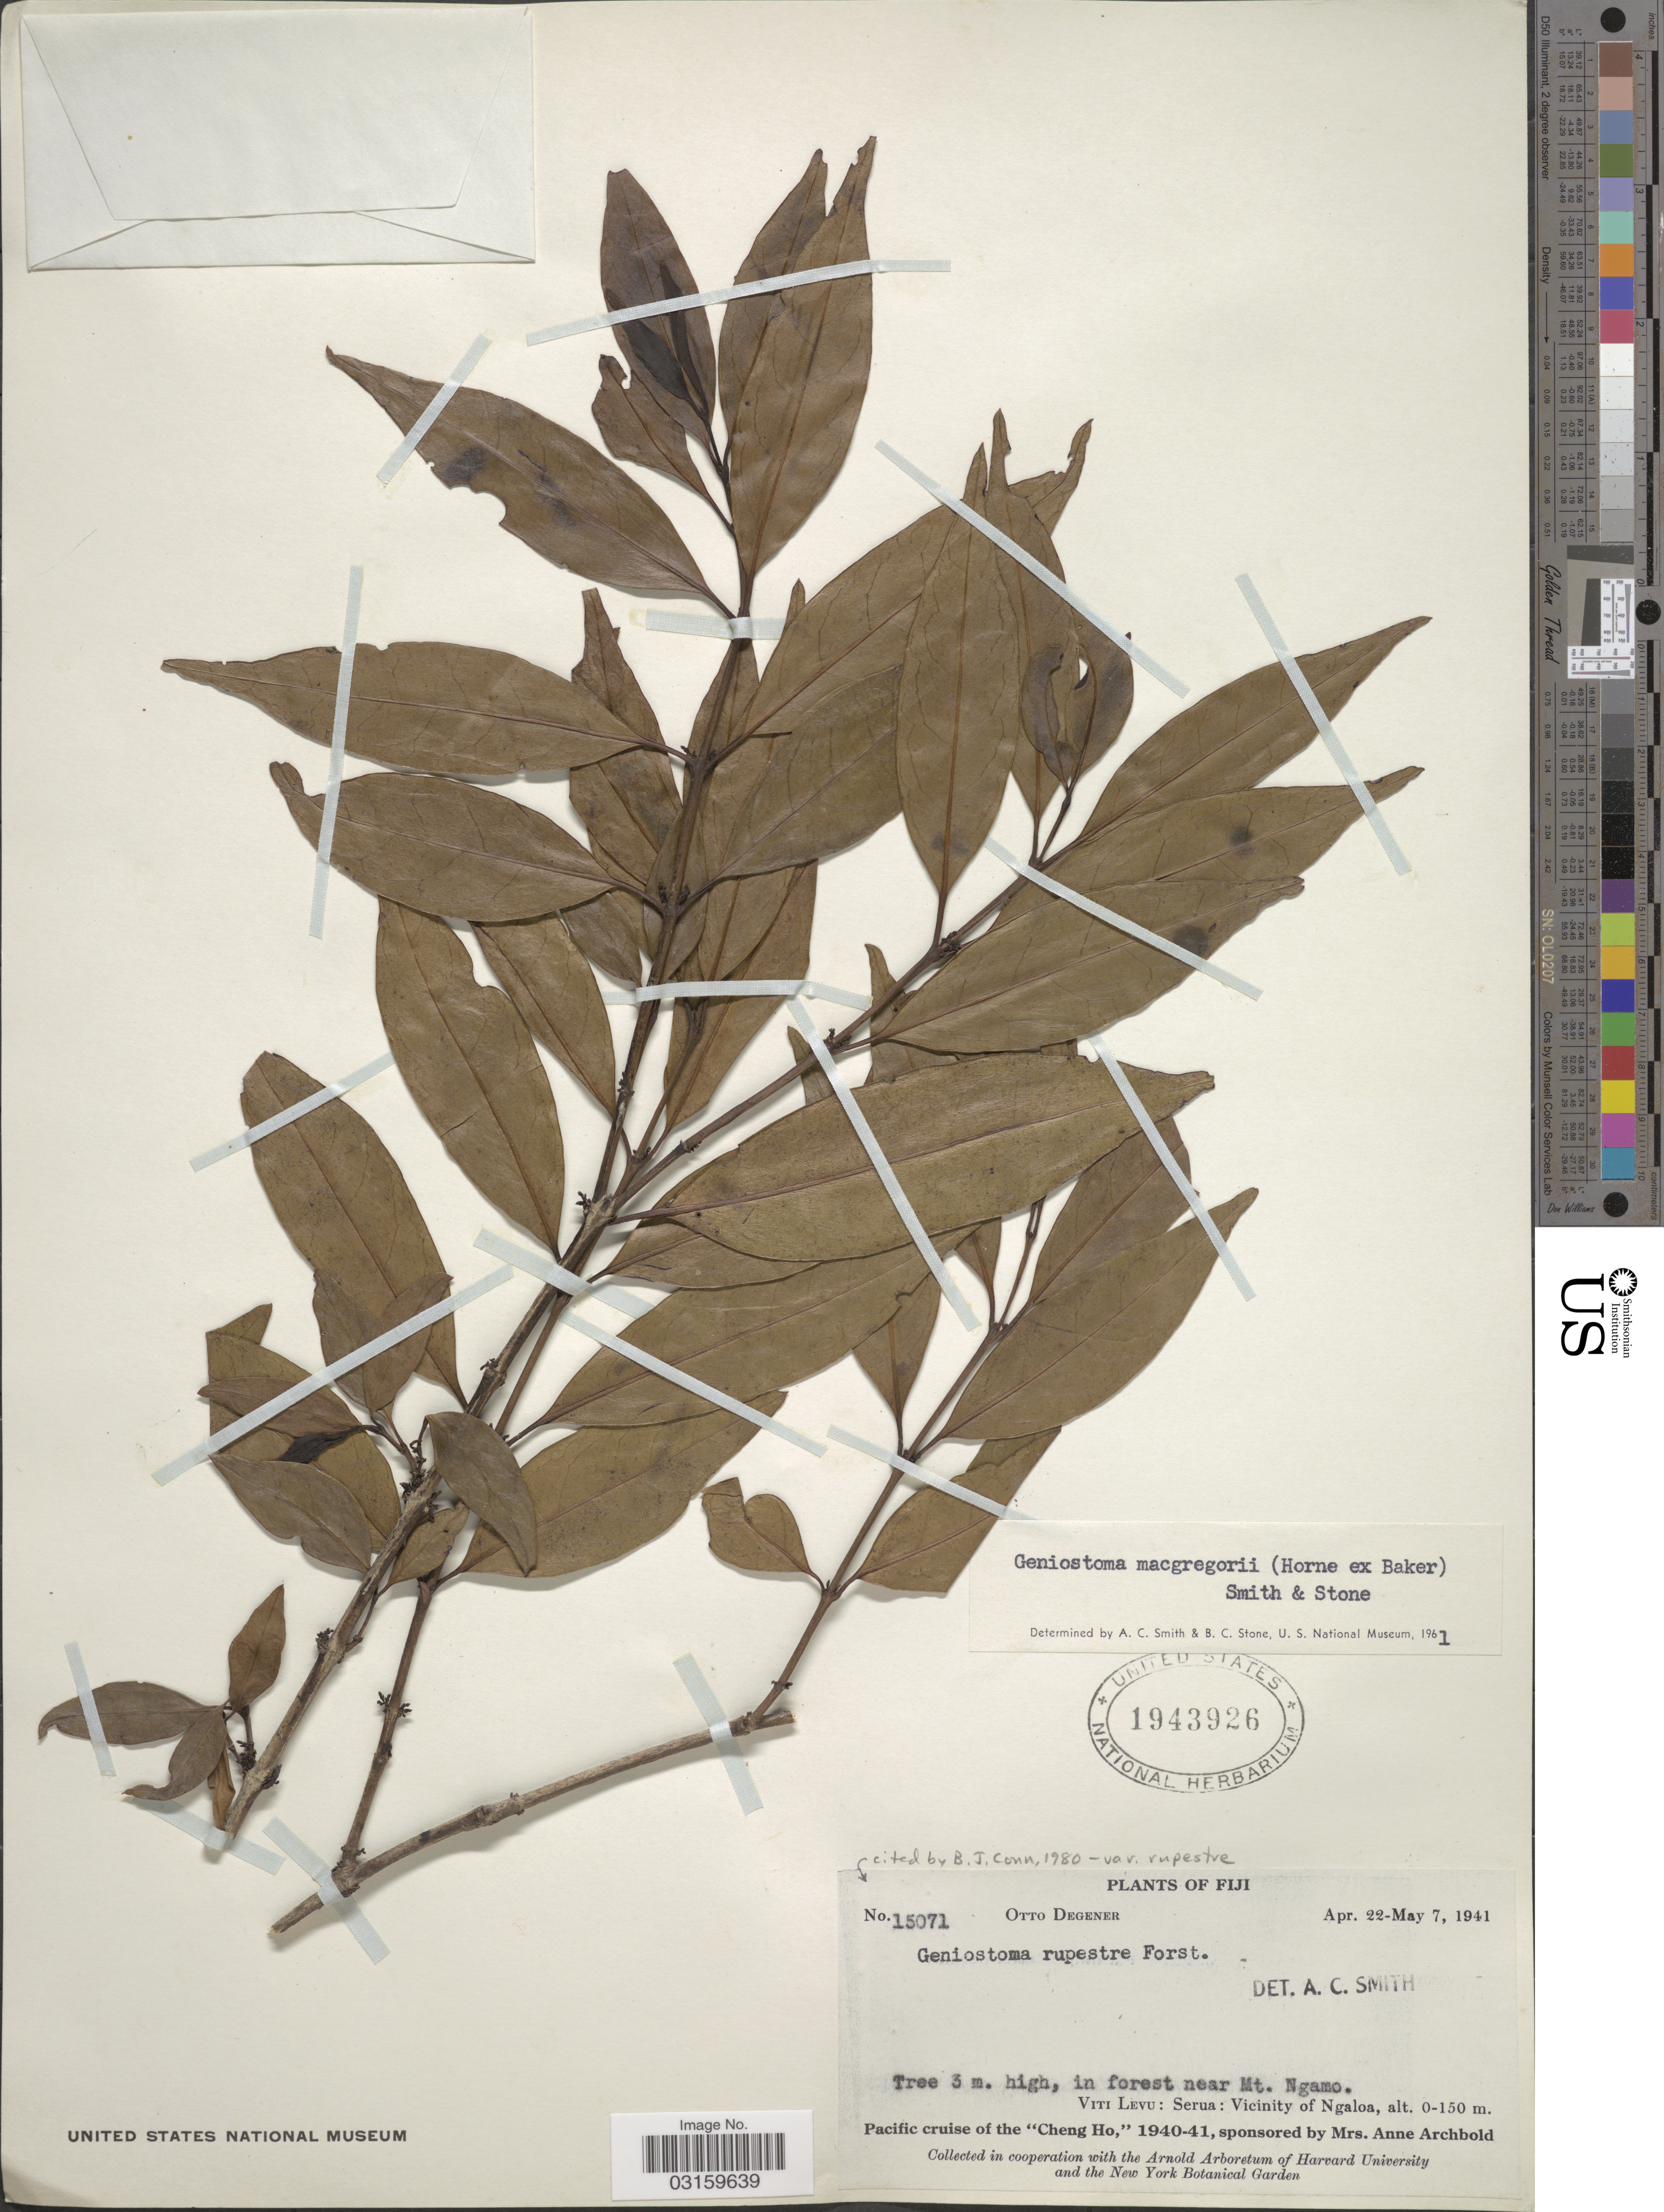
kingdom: Plantae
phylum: Tracheophyta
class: Magnoliopsida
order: Gentianales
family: Loganiaceae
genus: Geniostoma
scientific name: Geniostoma rupestre var. rupestre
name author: J.R. Forst. & G. Forst.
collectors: O. Degener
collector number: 15071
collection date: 1941-04-22/1941-05-07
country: Fiji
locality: In forest near Mt. Ngamo. Viti Levu: Serua: Vicinity of Ngaloa.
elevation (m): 0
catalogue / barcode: US 1943926